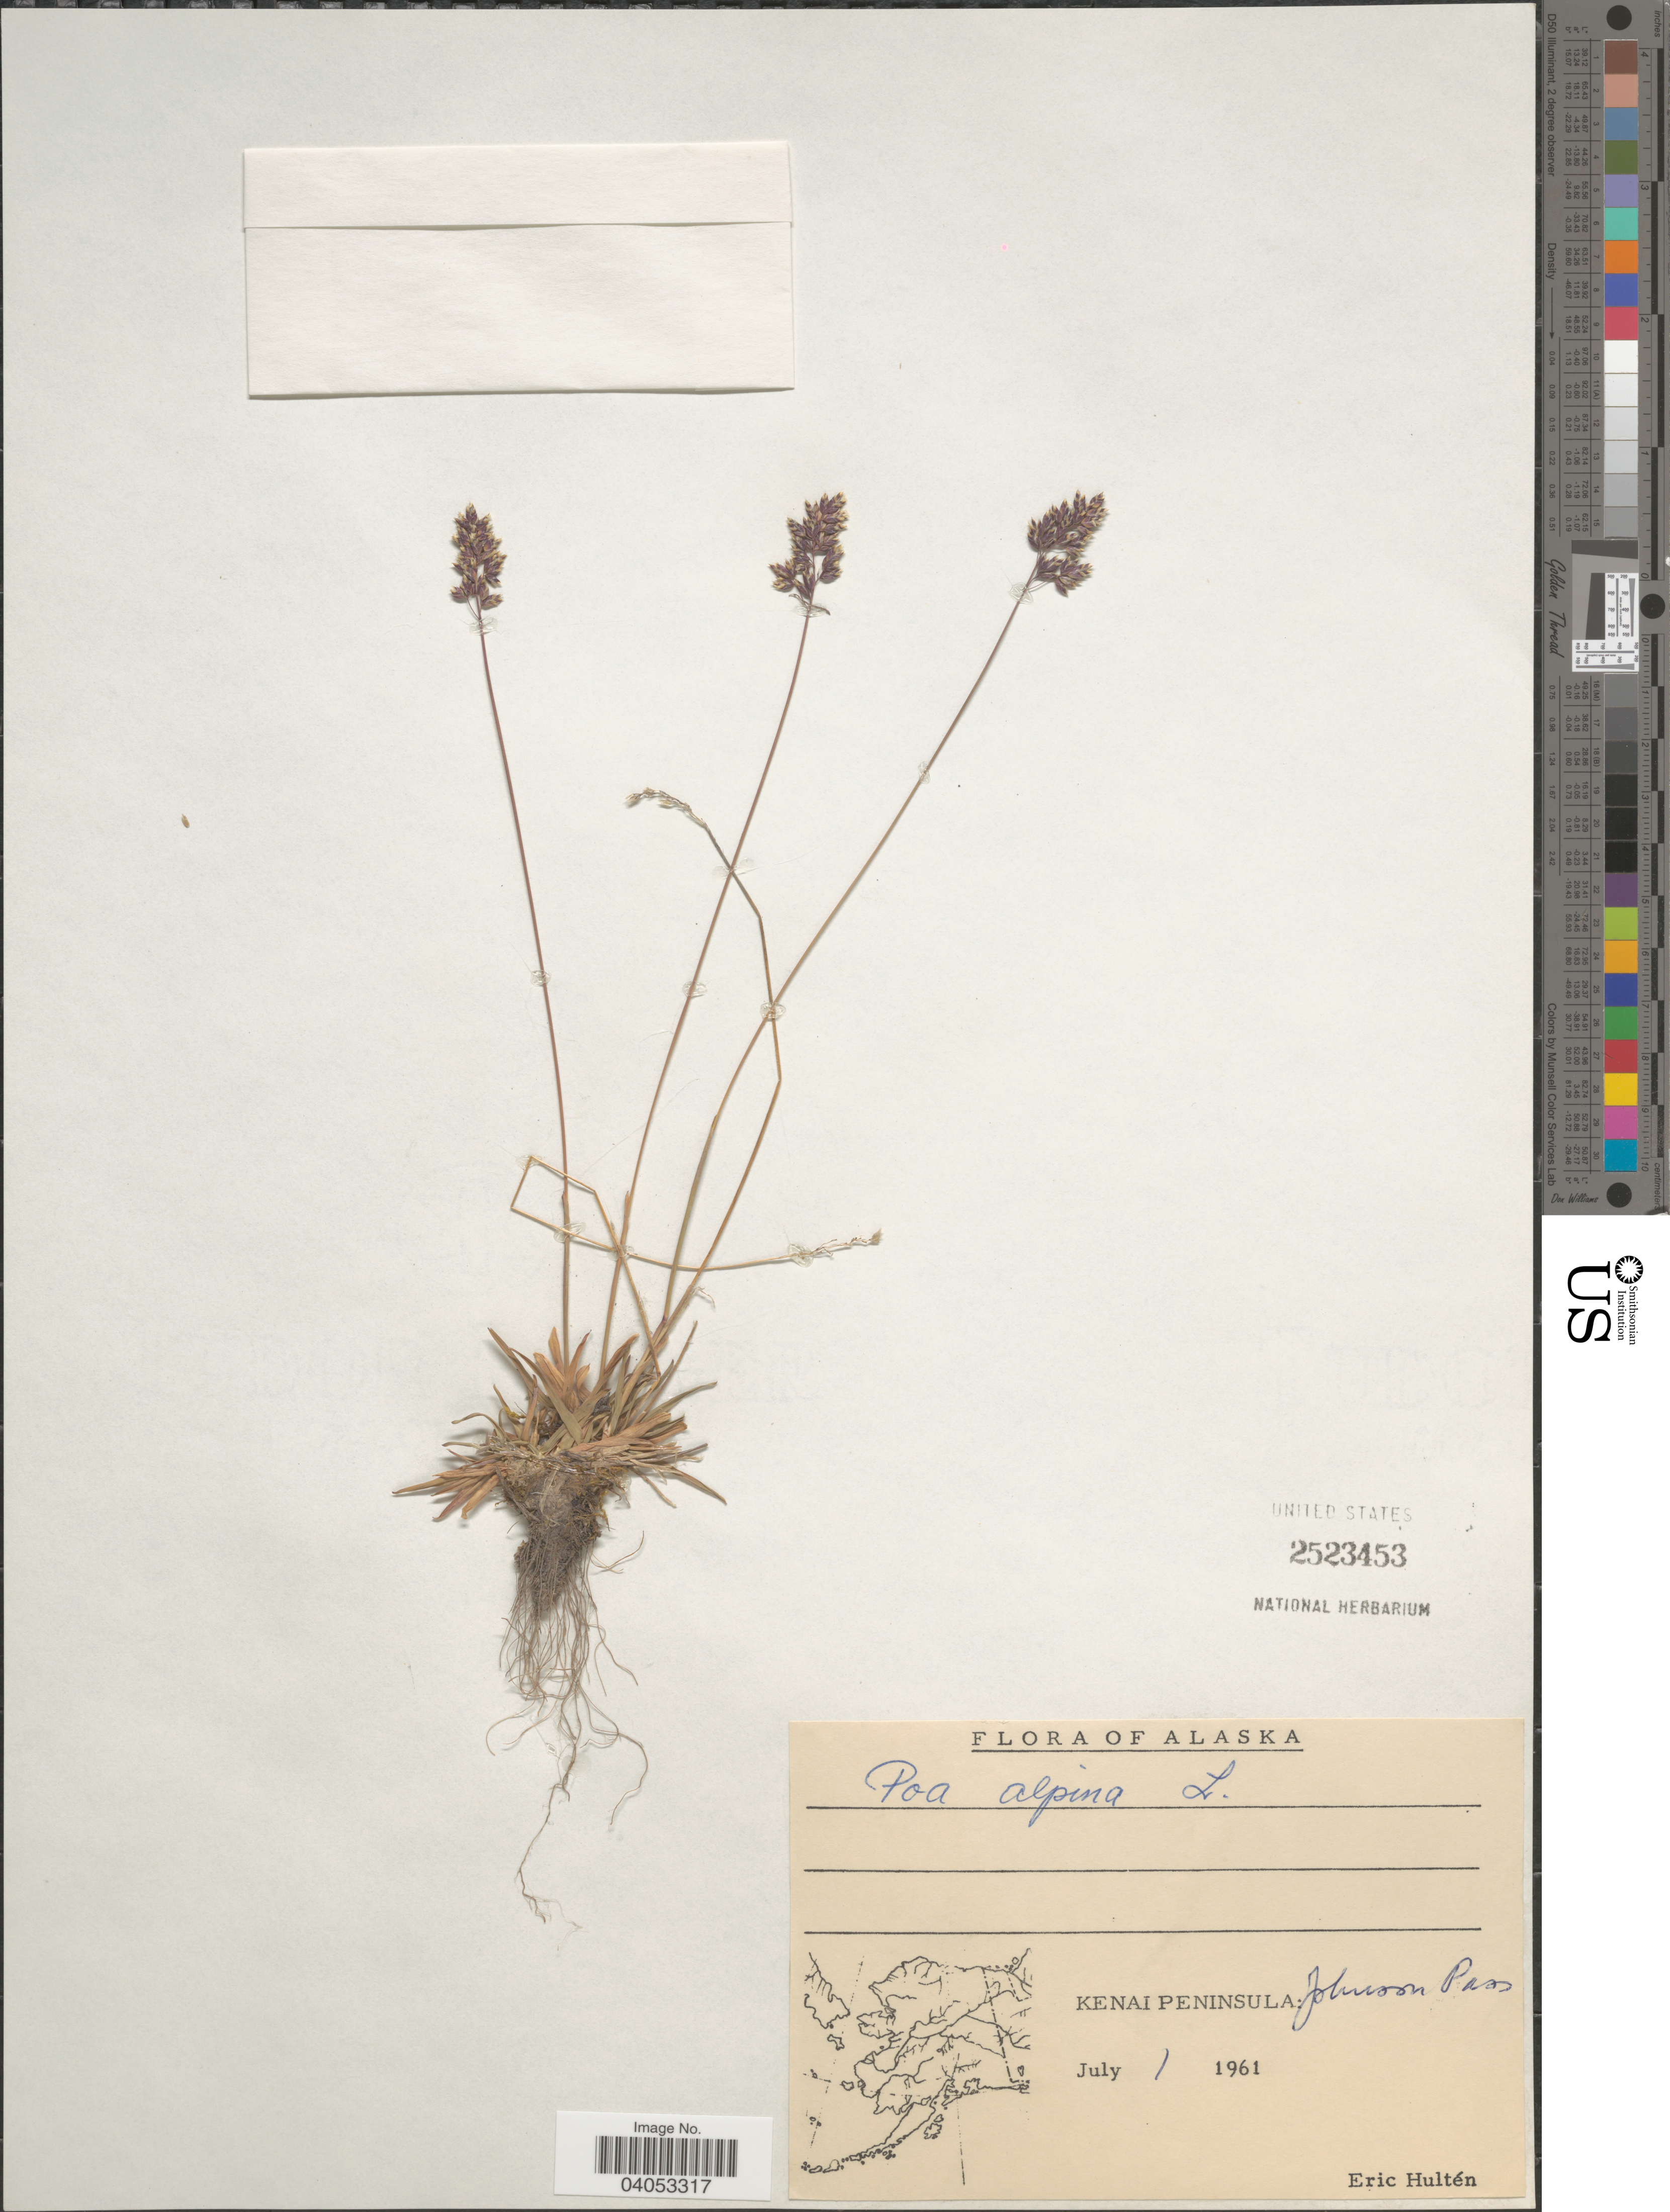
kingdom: Plantae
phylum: Tracheophyta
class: Liliopsida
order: Poales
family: Poaceae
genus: Poa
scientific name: Poa alpina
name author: L.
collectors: E. G. Hultén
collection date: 1961-07-01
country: United States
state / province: Alaska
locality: Kenai Peninsula: Johnson Pass.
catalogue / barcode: US 2523453